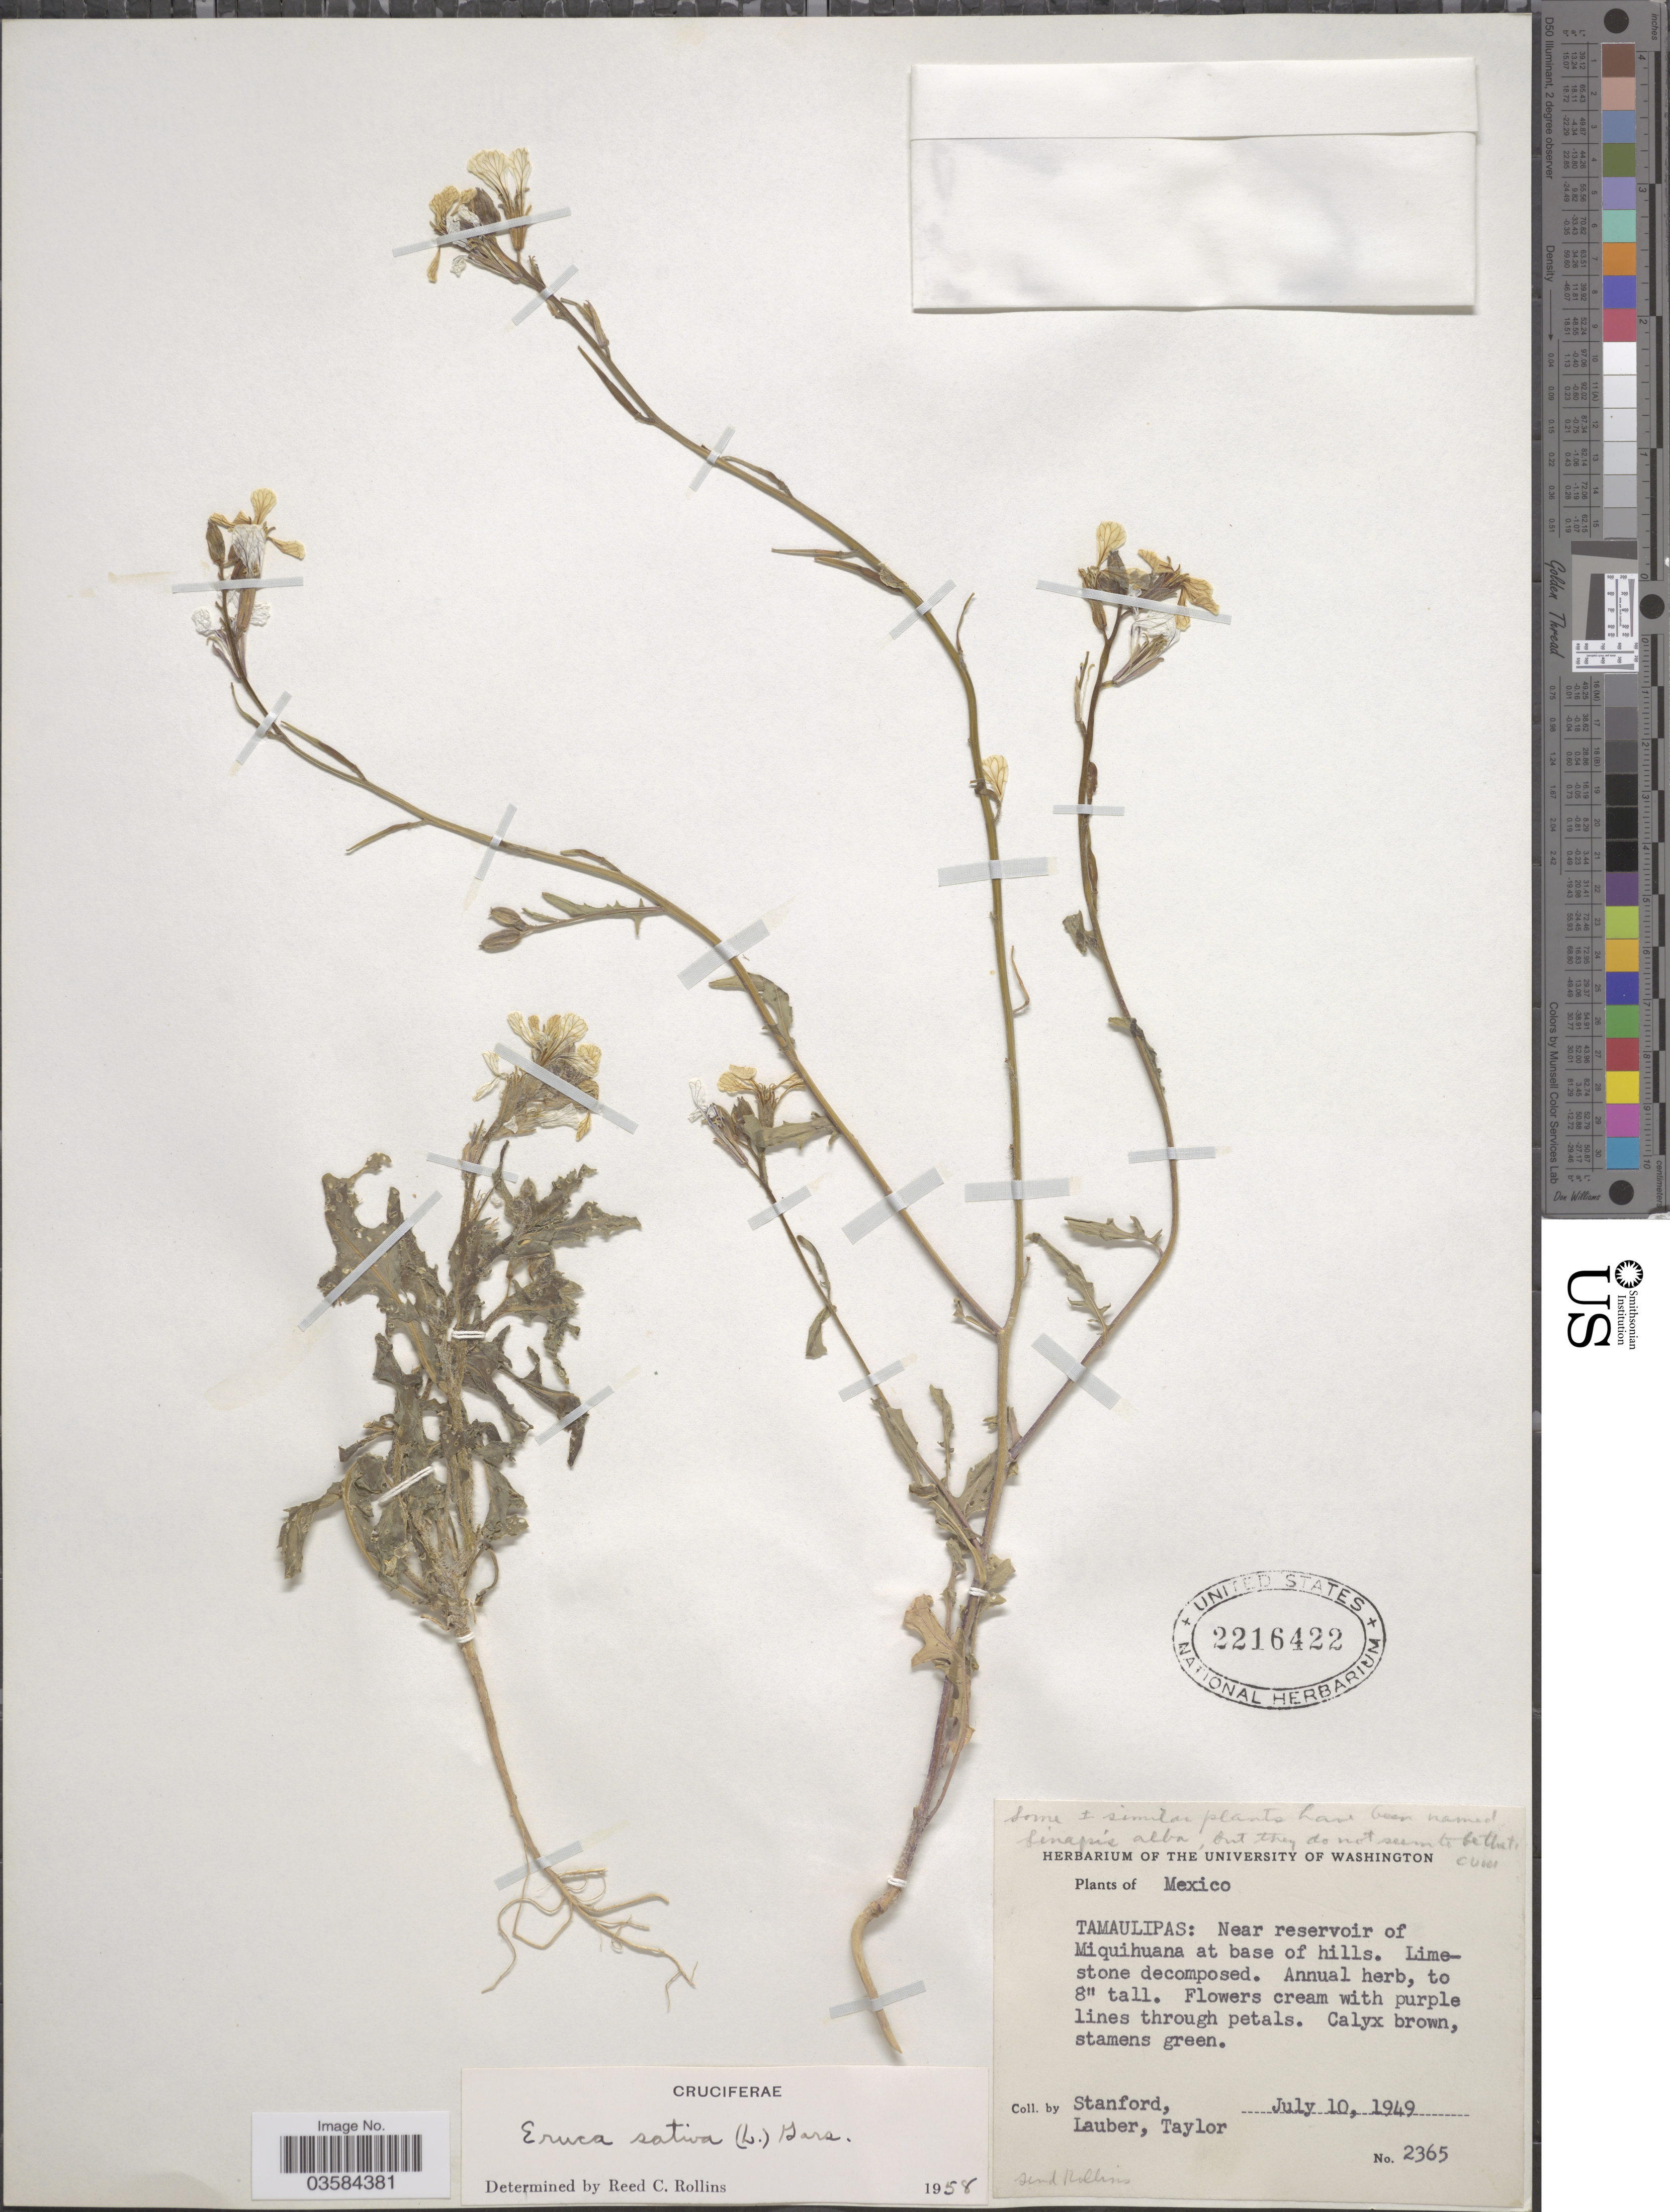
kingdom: Plantae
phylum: Tracheophyta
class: Magnoliopsida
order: Brassicales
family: Brassicaceae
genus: Eruca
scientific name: Eruca sativa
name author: Mill.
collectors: -. Stanford, Lauber, -- & -- Taylor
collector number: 2365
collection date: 1949-07-10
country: Mexico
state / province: Tamaulipas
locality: Near reservoir Miquihuana at base of hills.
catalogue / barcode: US 2216422